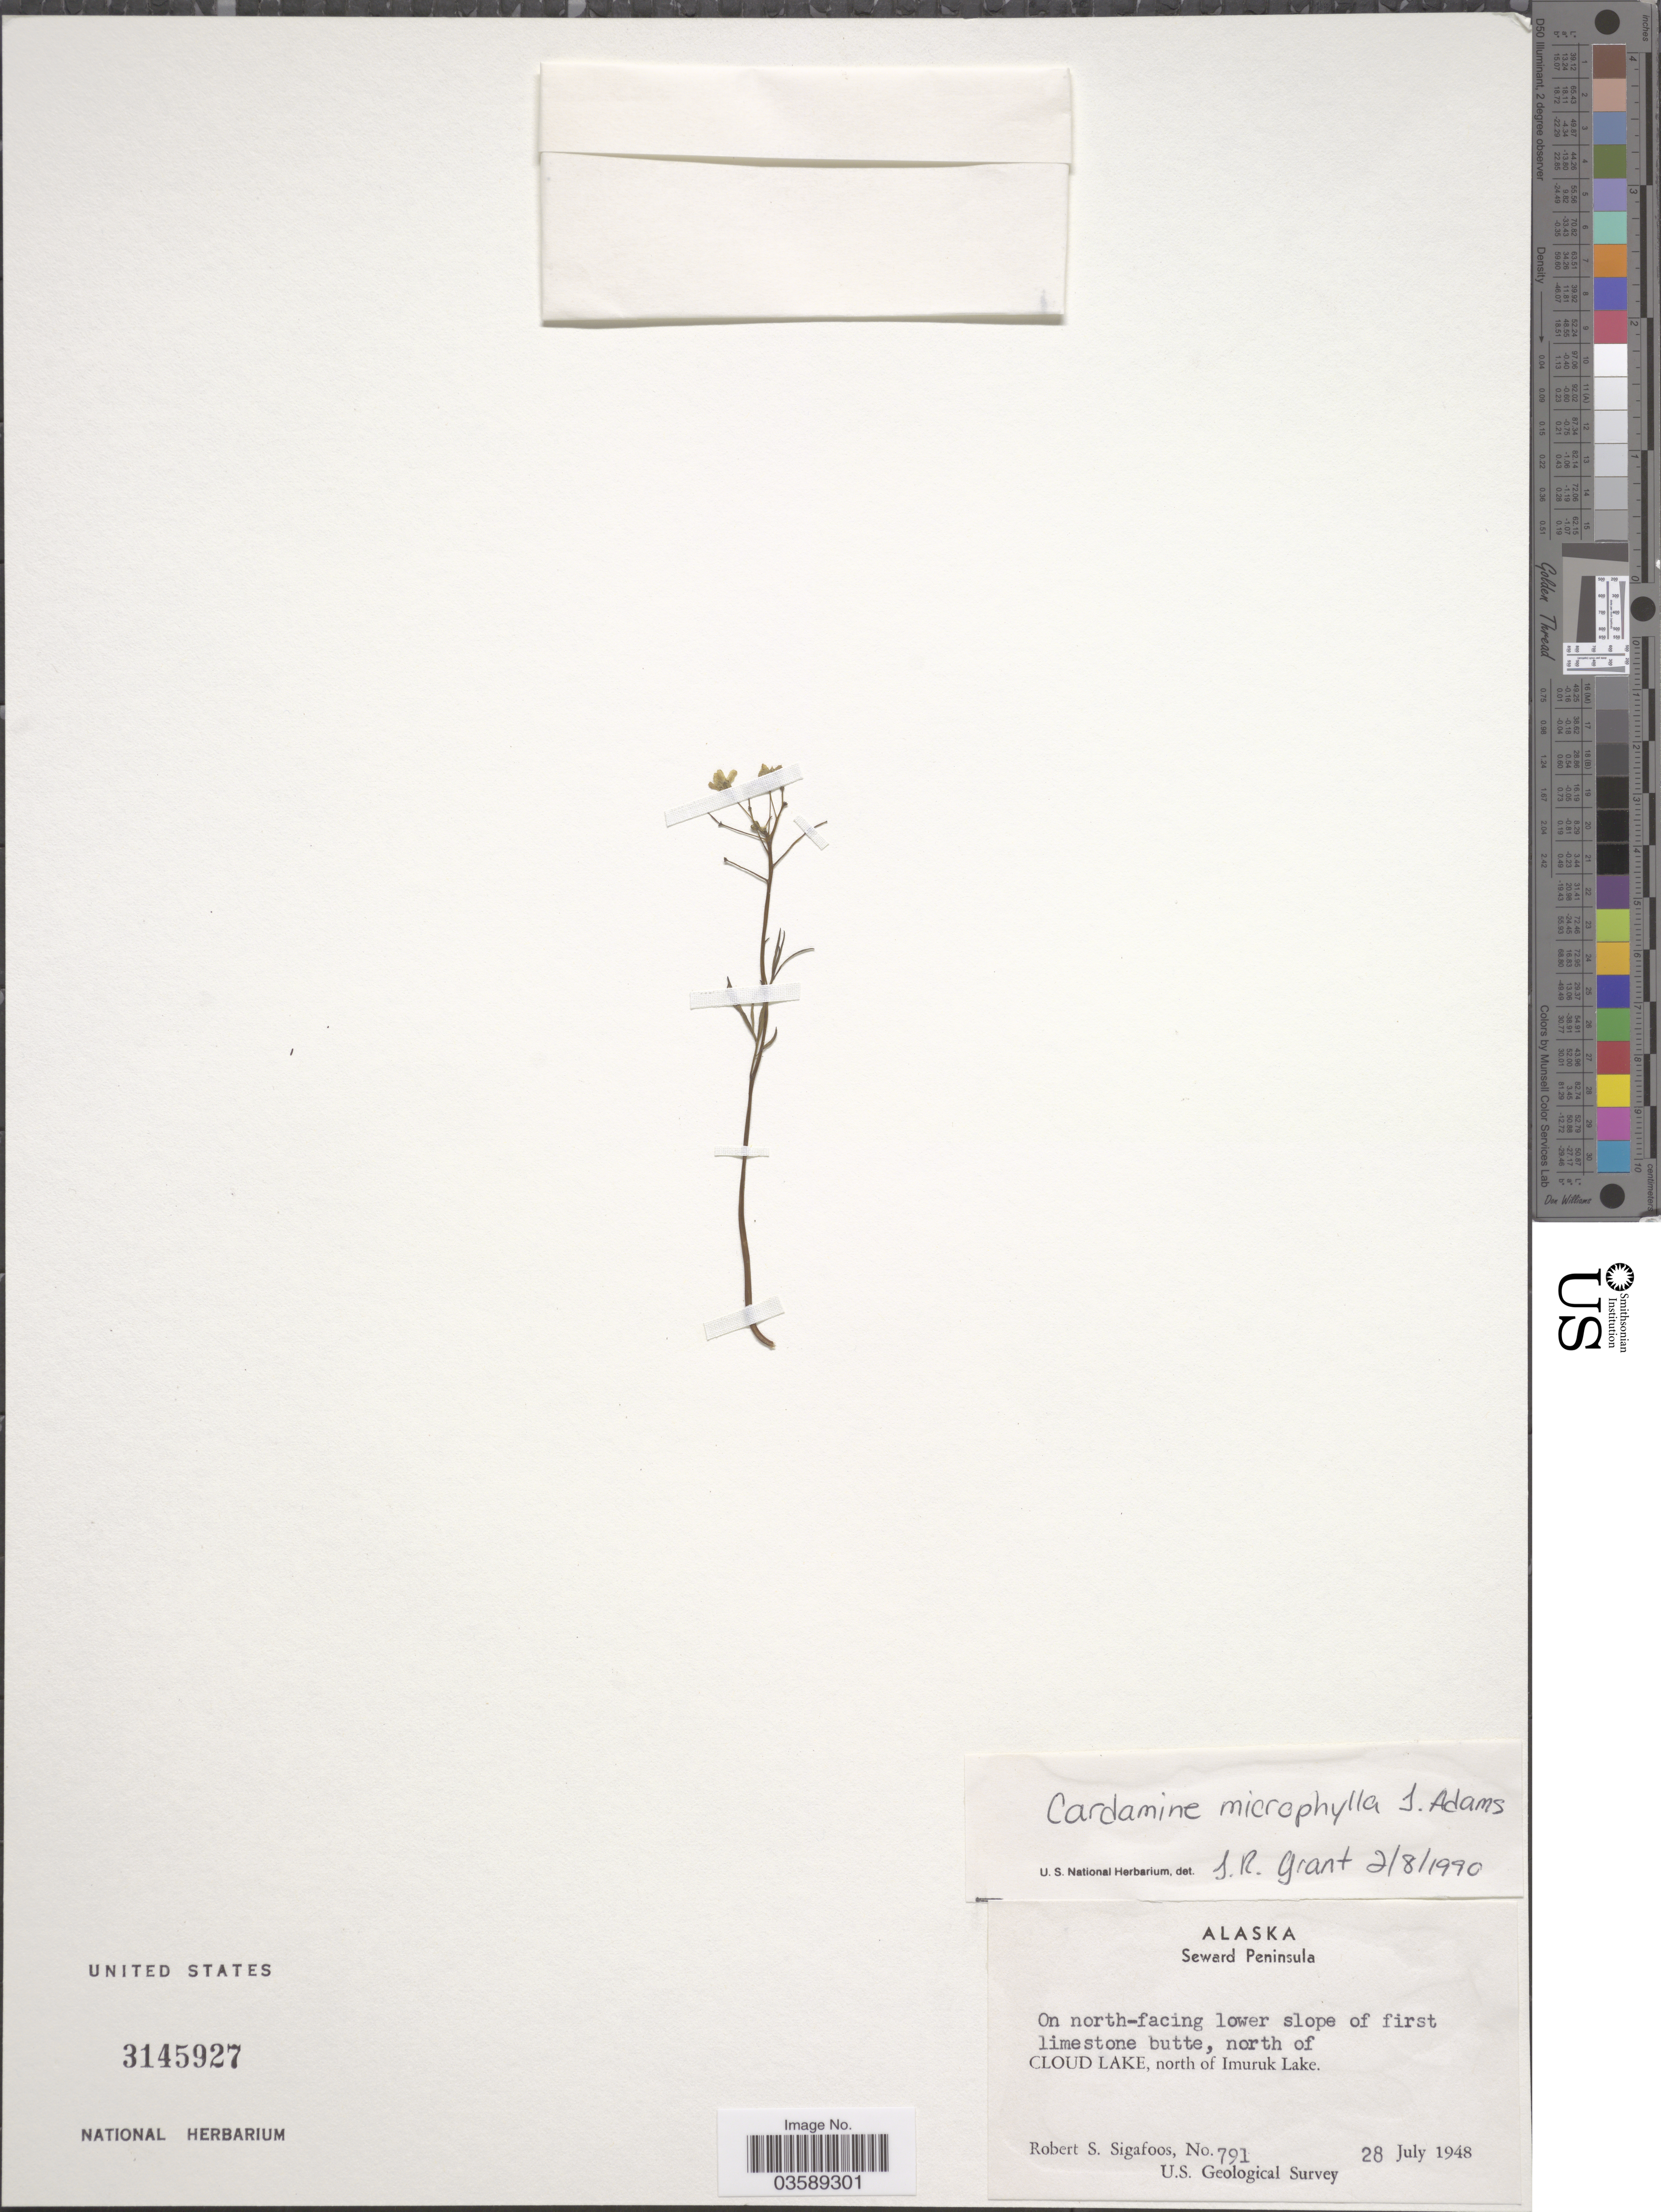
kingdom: Plantae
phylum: Tracheophyta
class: Magnoliopsida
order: Brassicales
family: Brassicaceae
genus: Cardamine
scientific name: Cardamine microphylla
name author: Adams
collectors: R. Sigafoos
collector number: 791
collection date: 1948-07-28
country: United States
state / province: Alaska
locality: Seward Peninsula. On north-facing lower slope of first limestone butte, north of Cloud Lake, north of Imuruk Lake.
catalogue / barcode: US 3145927